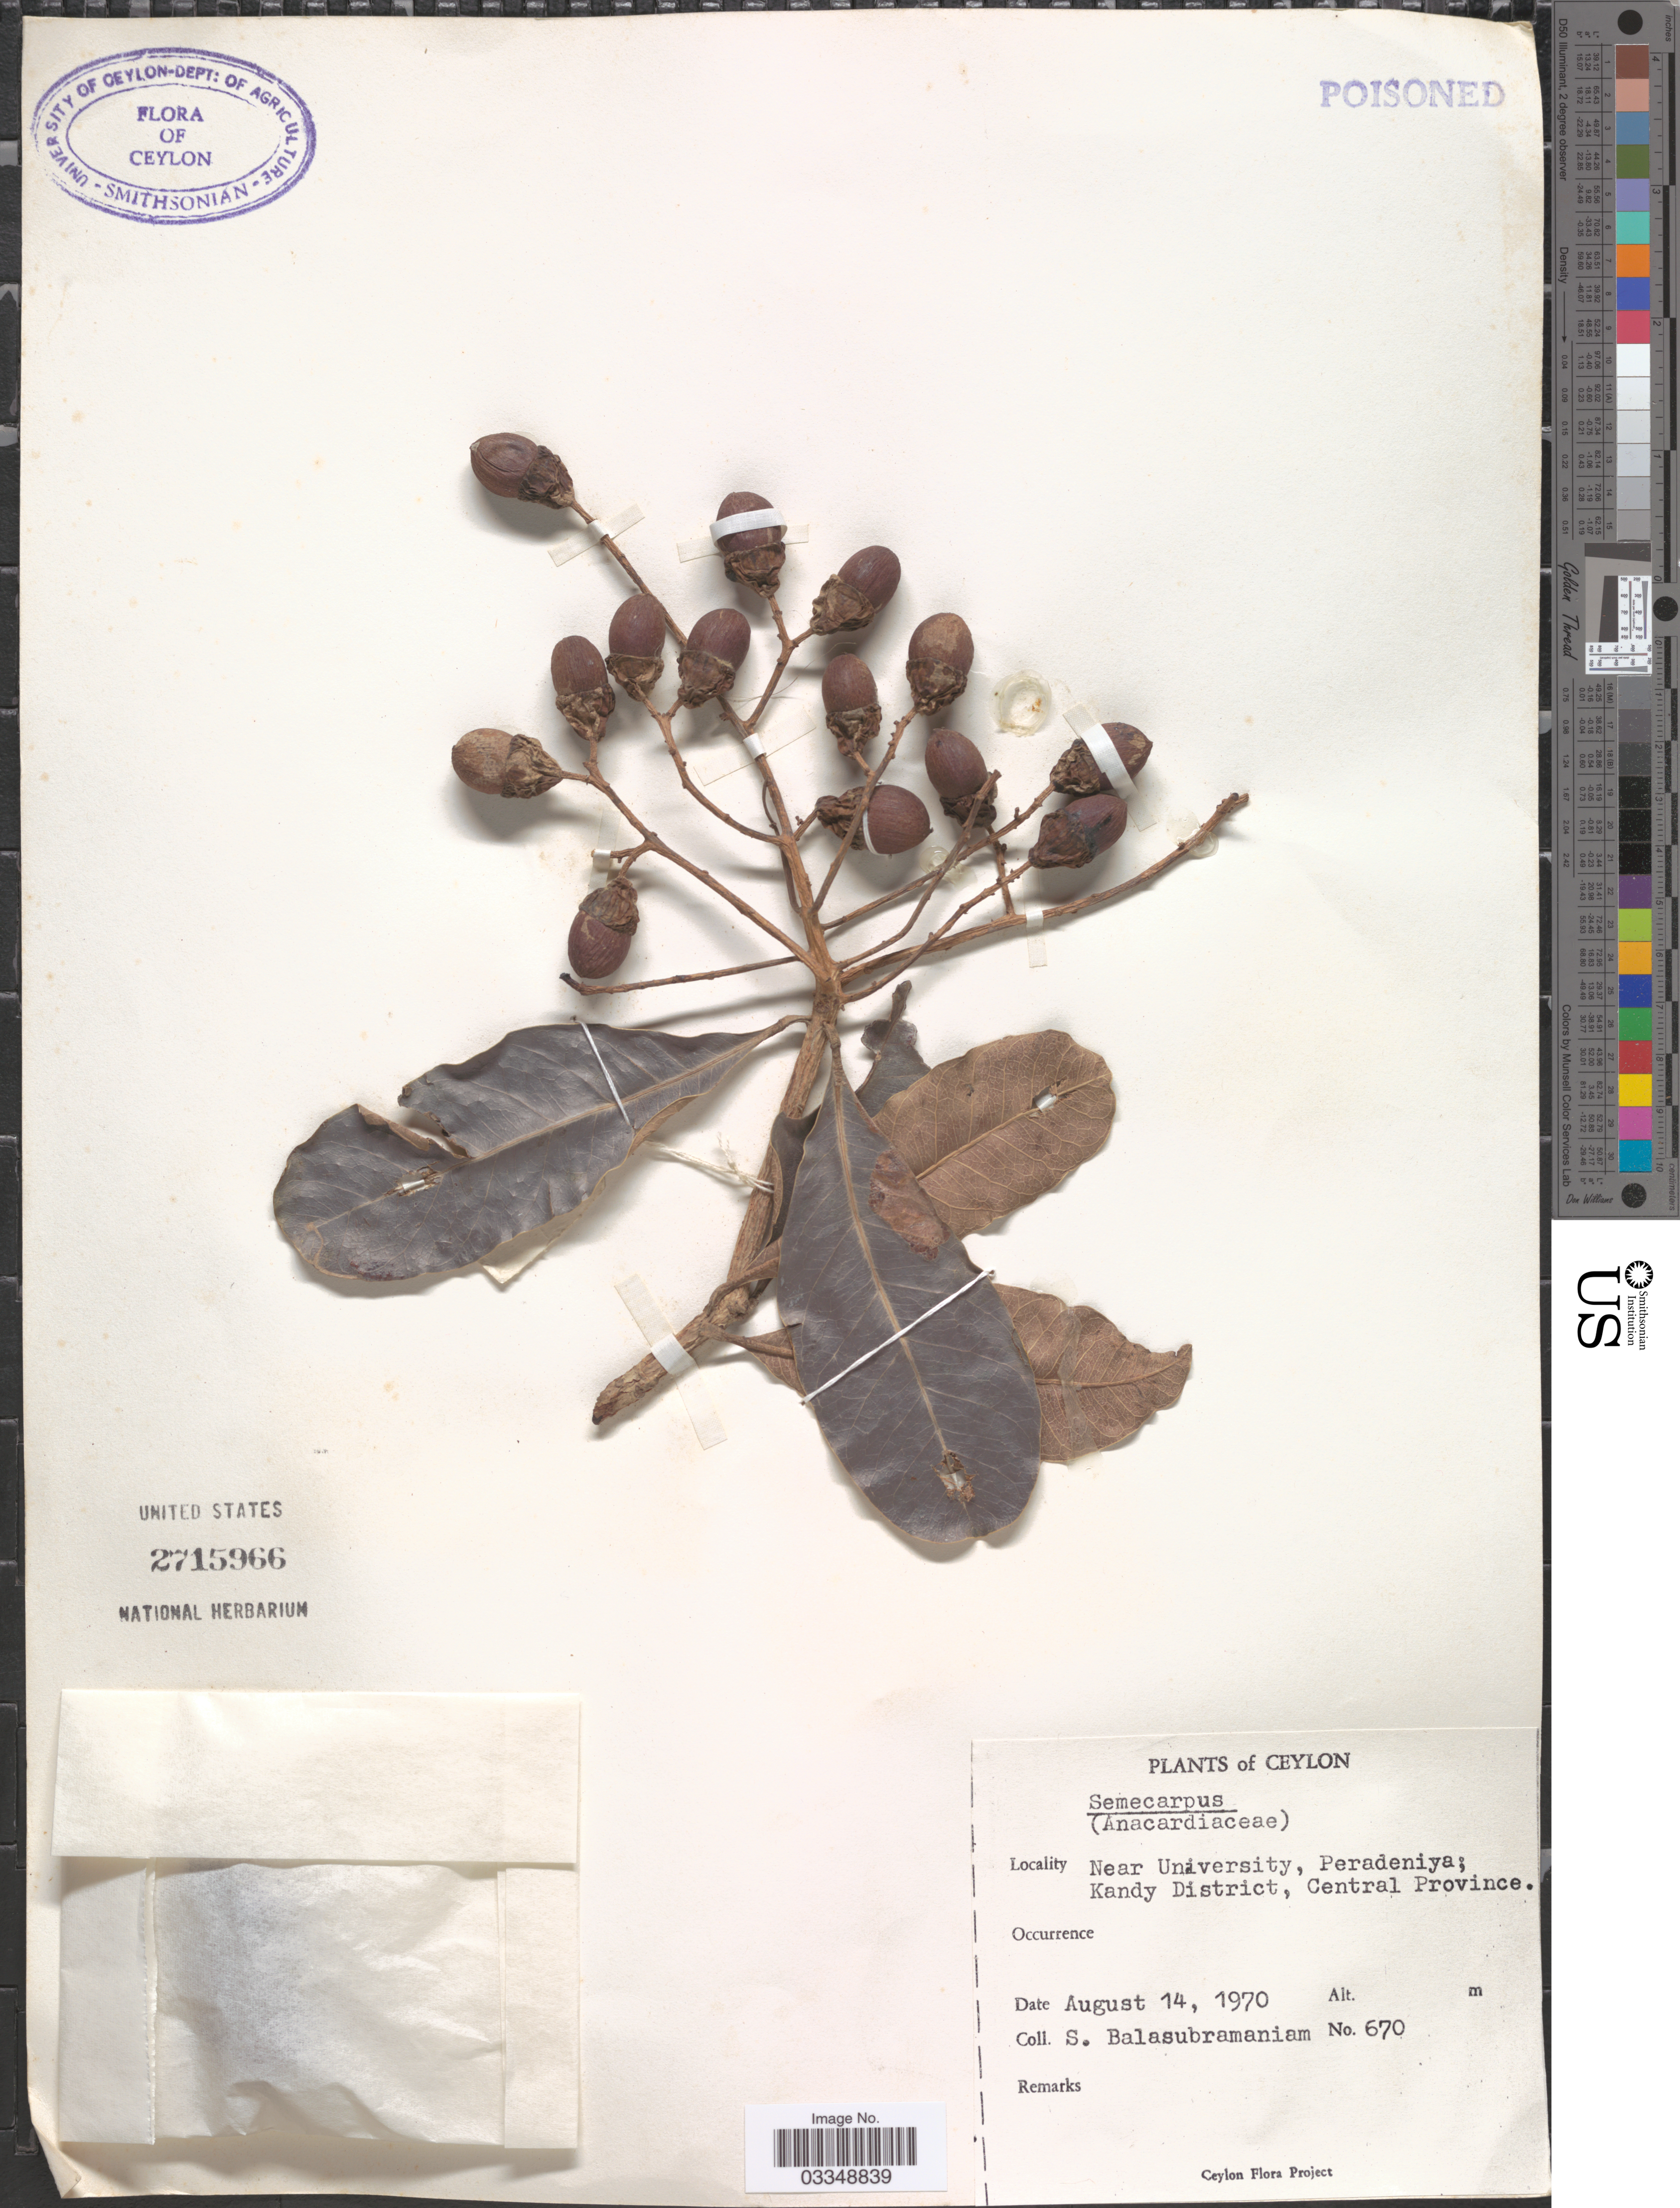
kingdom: Plantae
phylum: Tracheophyta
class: Magnoliopsida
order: Sapindales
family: Anacardiaceae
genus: Semecarpus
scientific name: Semecarpus sp.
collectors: S. Balasubramaniam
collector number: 670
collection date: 1970-08-14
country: Sri Lanka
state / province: Central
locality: Ceylon. Near University, Peradeniya; Kandy District.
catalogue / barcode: US 2715966